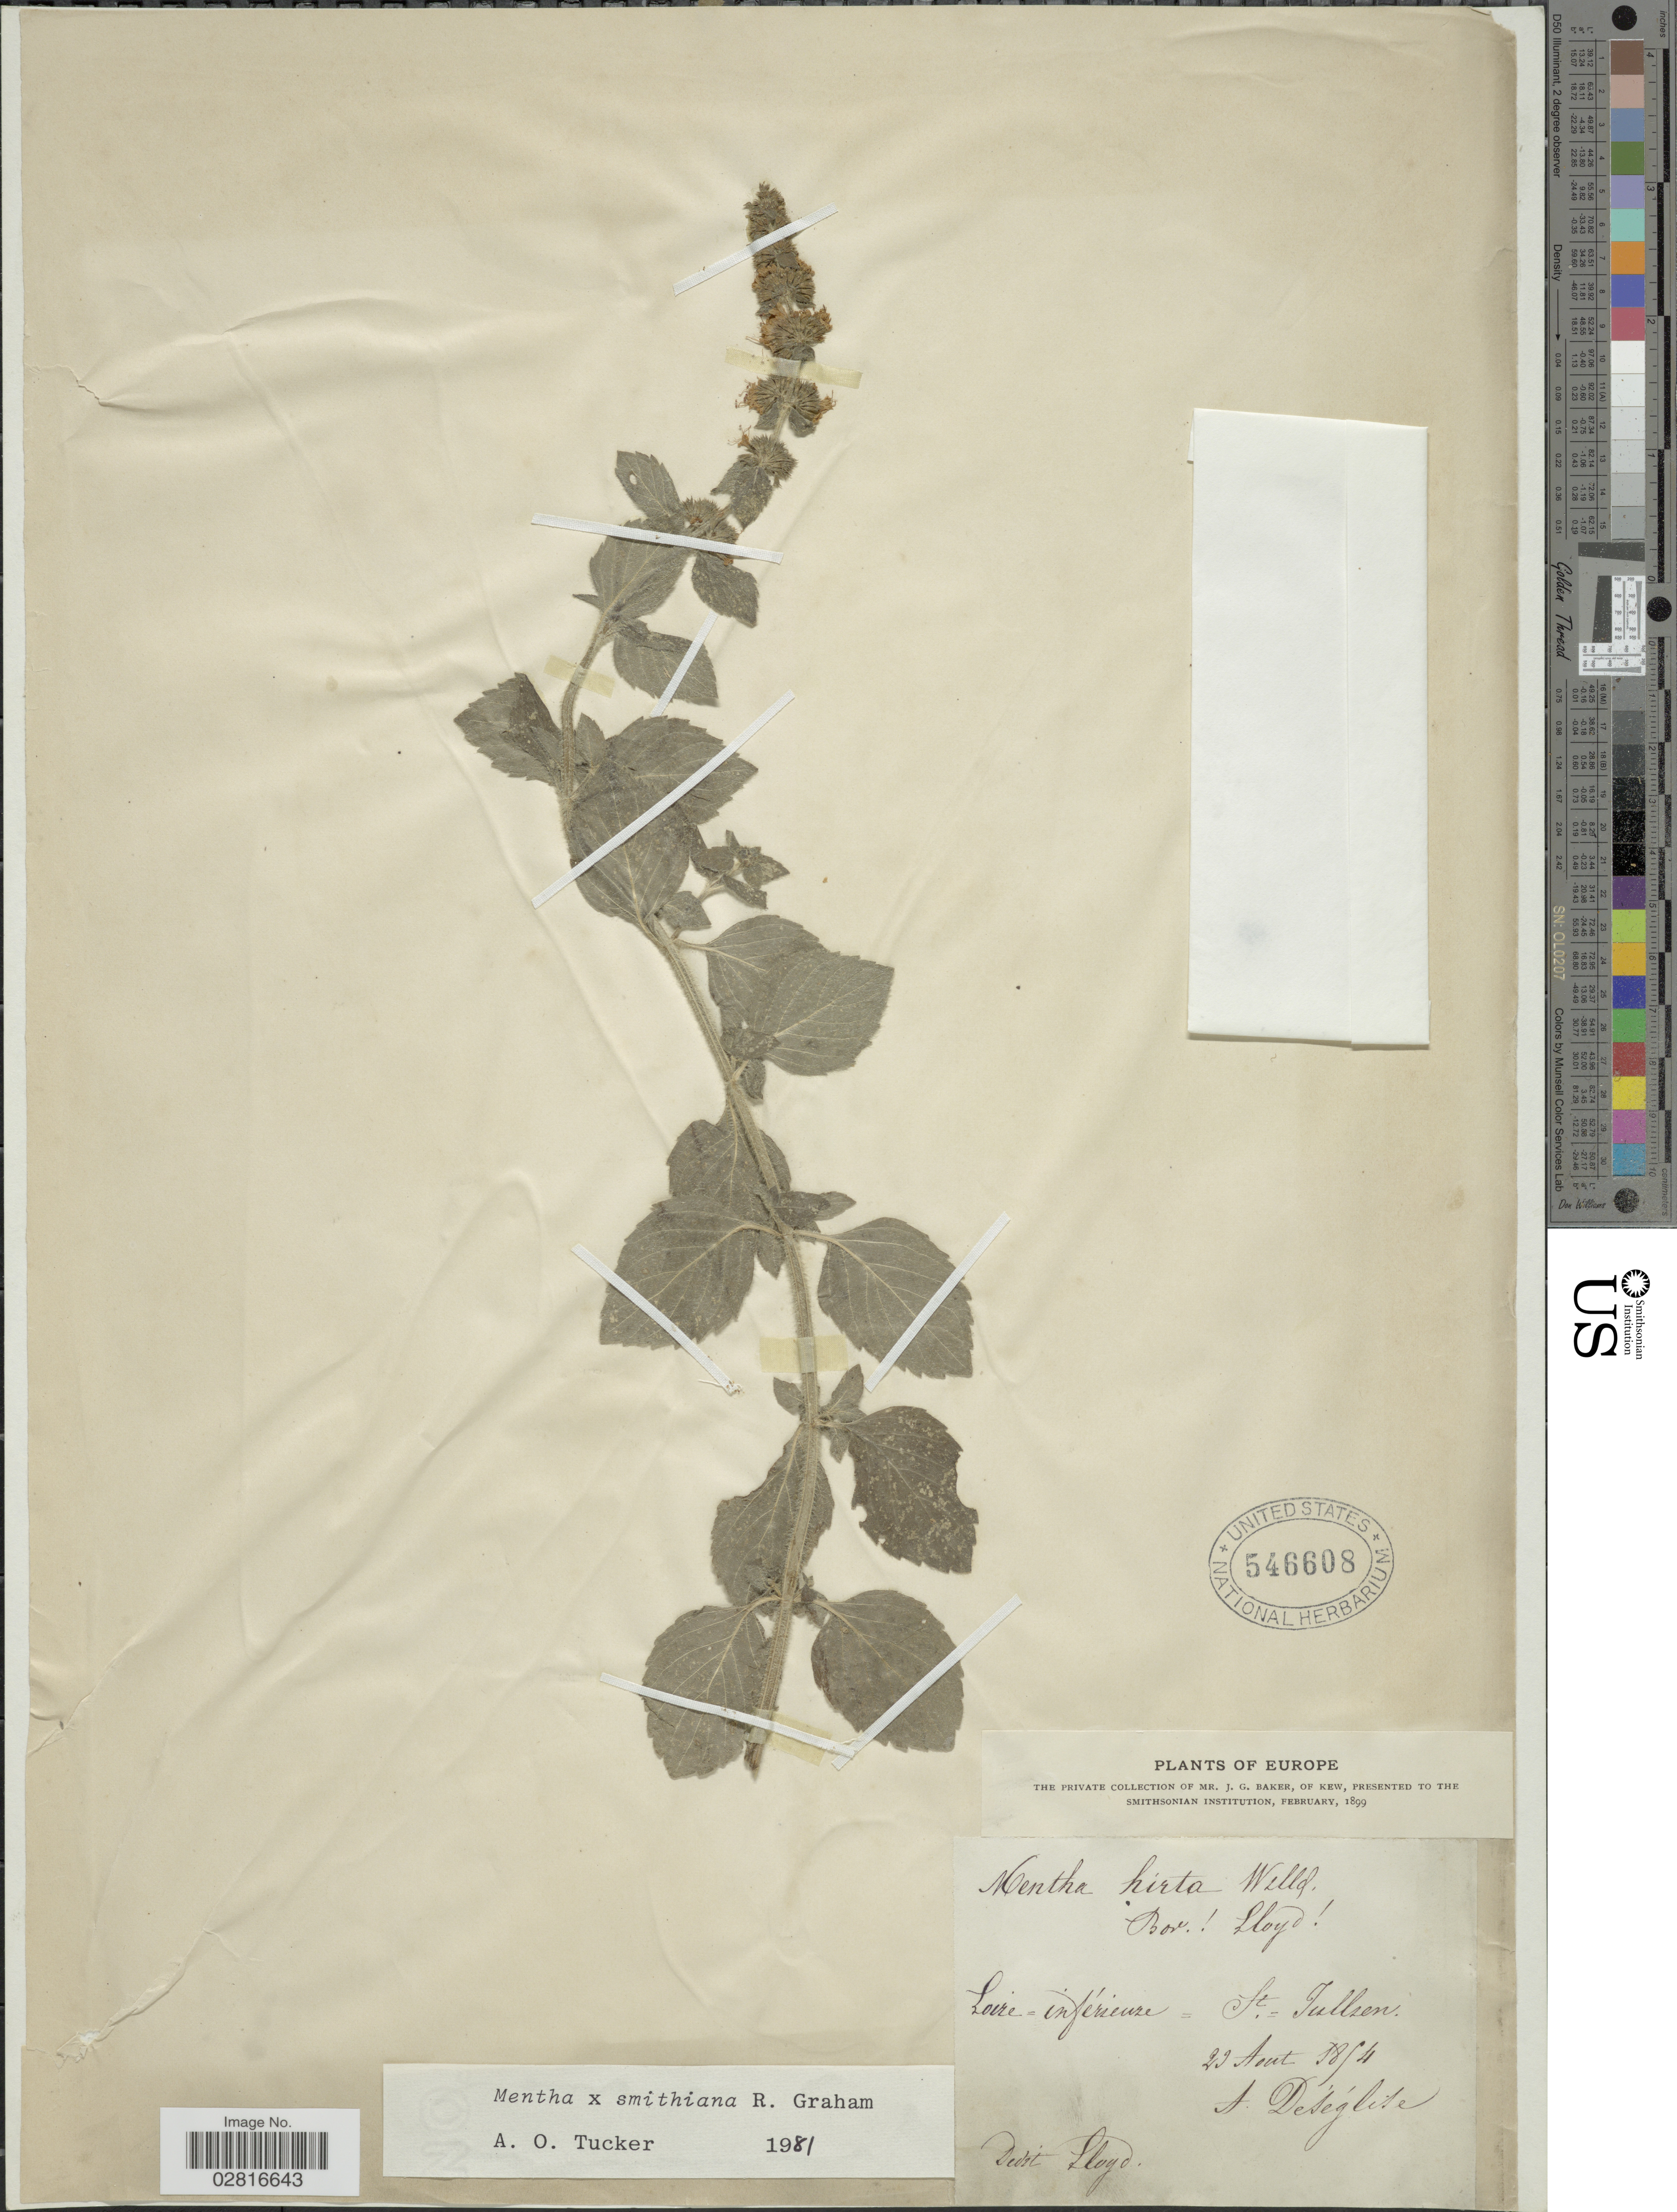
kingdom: Plantae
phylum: Tracheophyta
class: Magnoliopsida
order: Lamiales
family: Lamiaceae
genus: Mentha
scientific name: Mentha x smithiana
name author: R.A. Graham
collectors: A. Deseglise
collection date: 1854-08-22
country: France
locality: Loire = inférieuze = St. Tullzen. [interpreted] Europe.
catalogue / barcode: US 546608